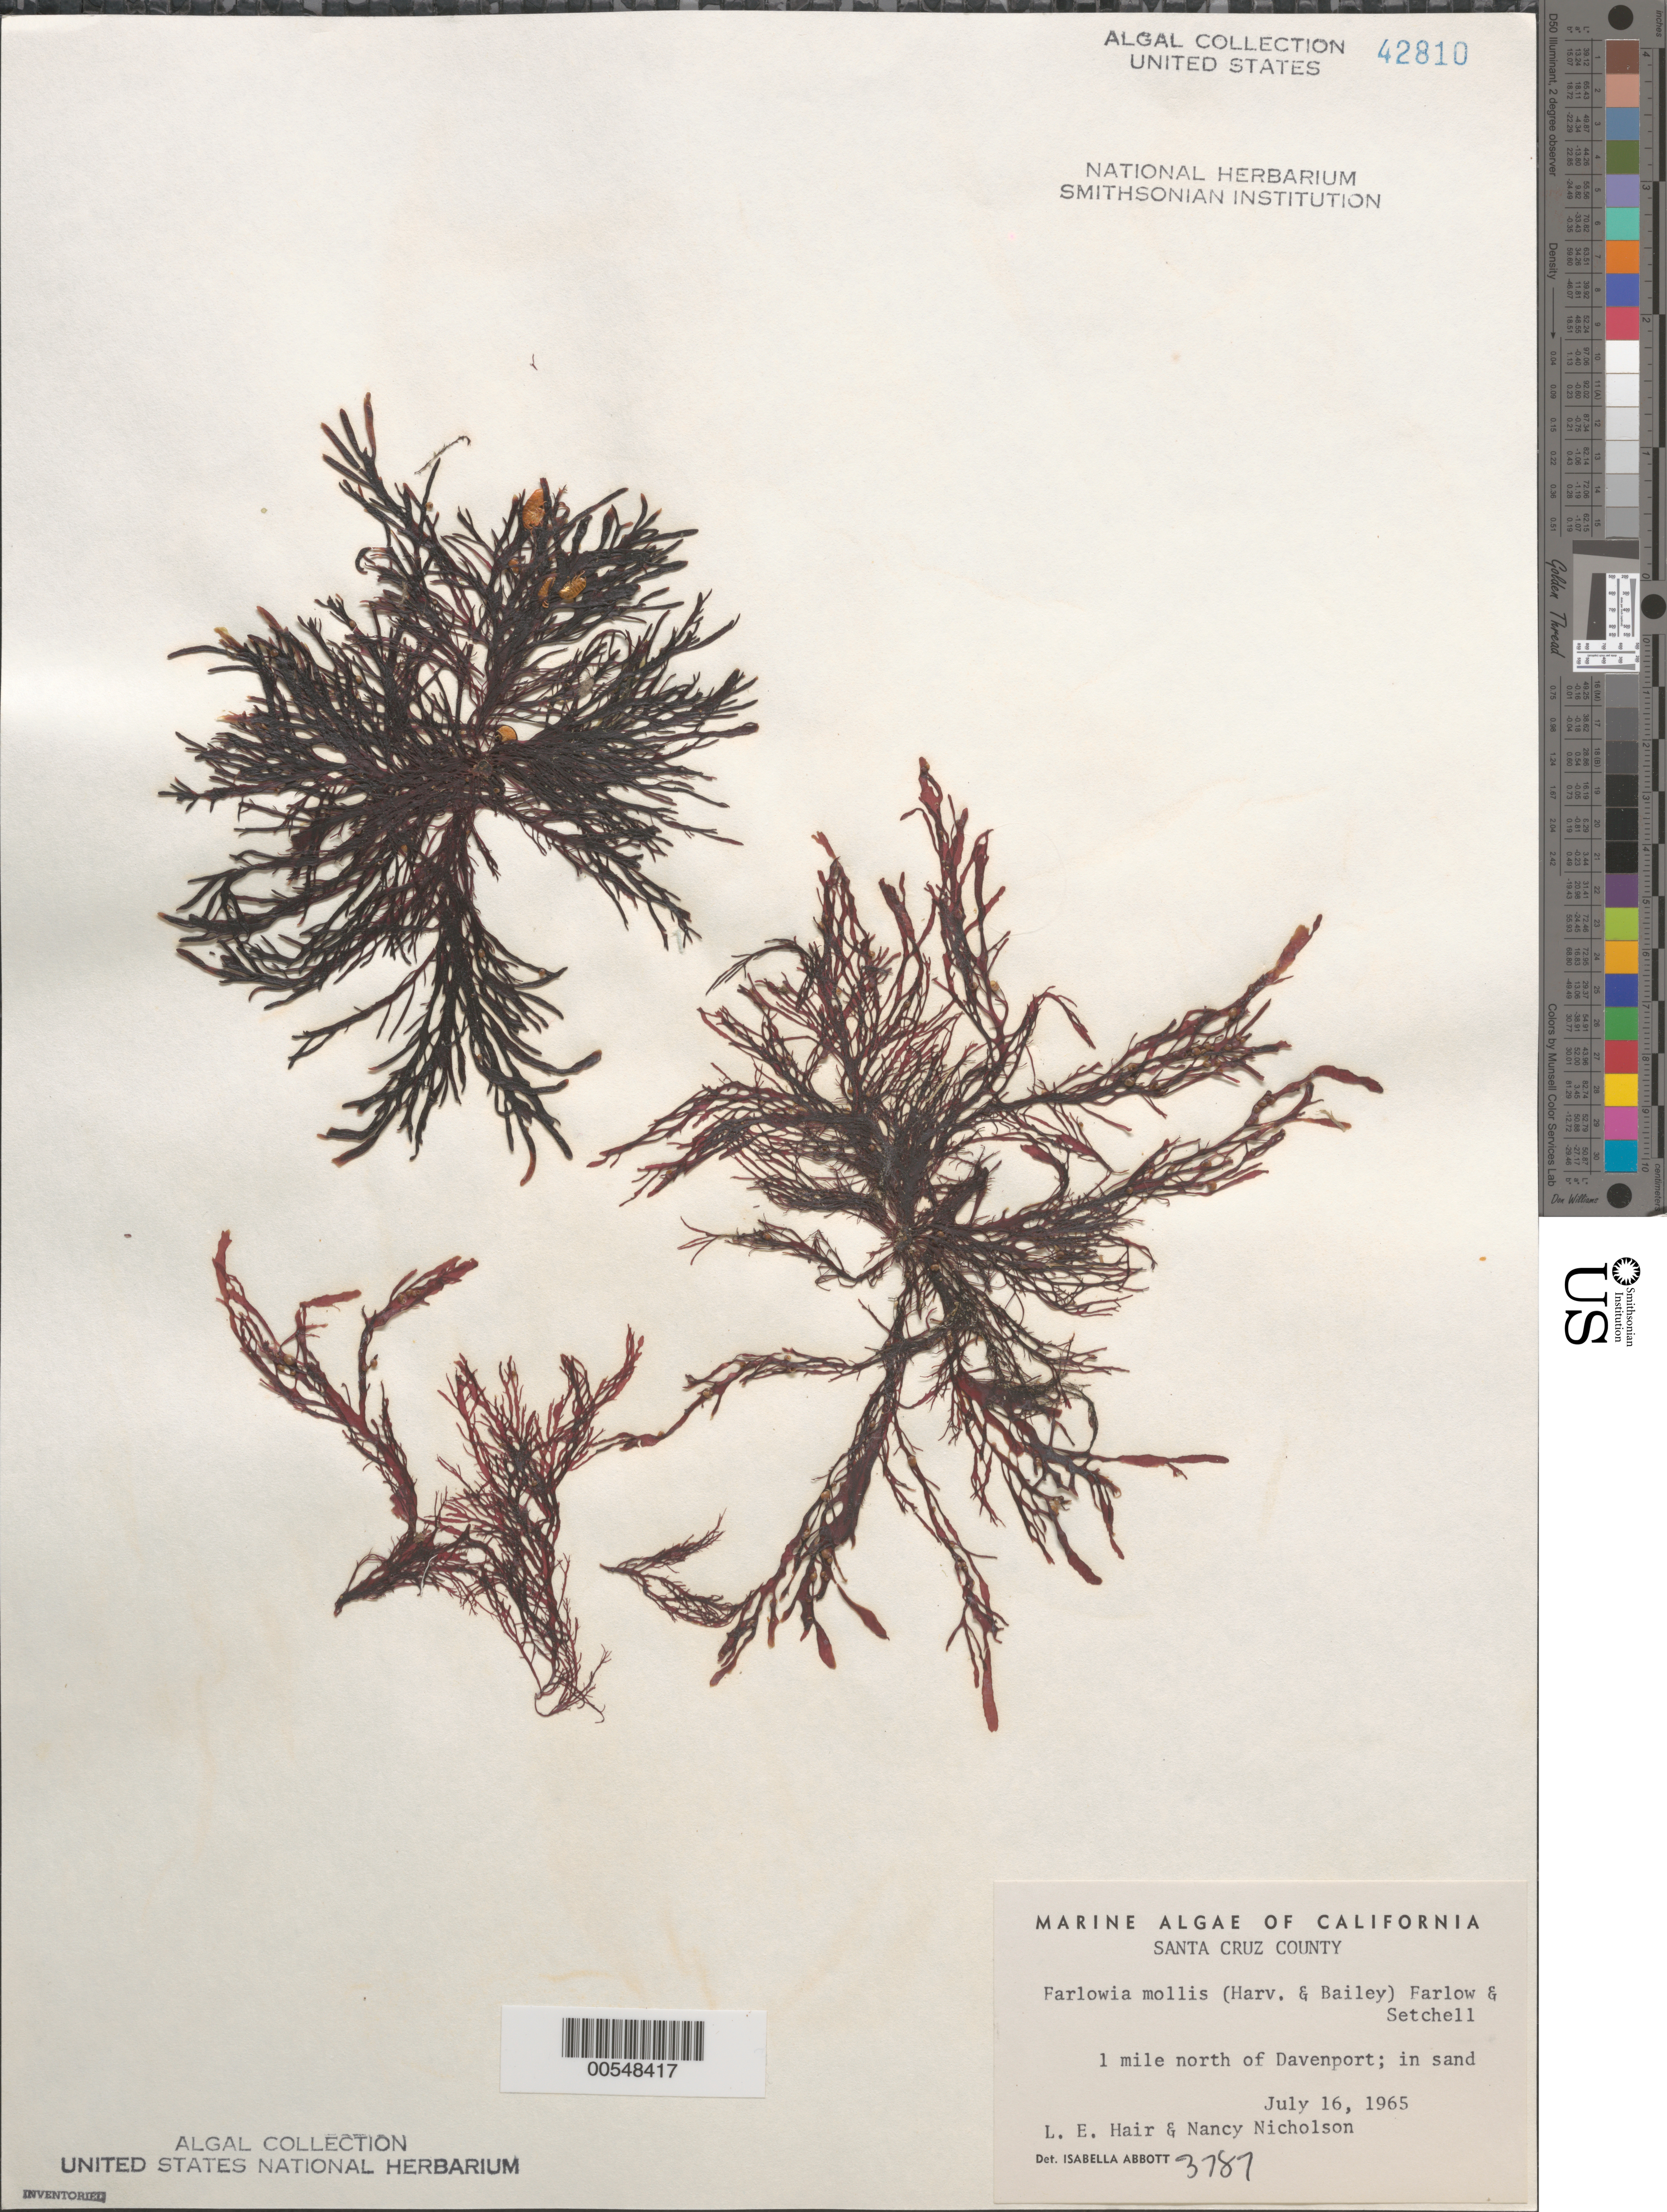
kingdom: Plantae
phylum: Rhodophyta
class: Florideophyceae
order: Gigartinales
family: Dumontiaceae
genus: Farlowia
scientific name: Farlowia mollis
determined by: Abbott, Isabella A.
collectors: L. Hair & N. Nicholson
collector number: IAA 3787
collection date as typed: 16 Jul 1965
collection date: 1965-07-16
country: United States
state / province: California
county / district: Santa Cruz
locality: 1 mile north of Davenport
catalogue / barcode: US 42810